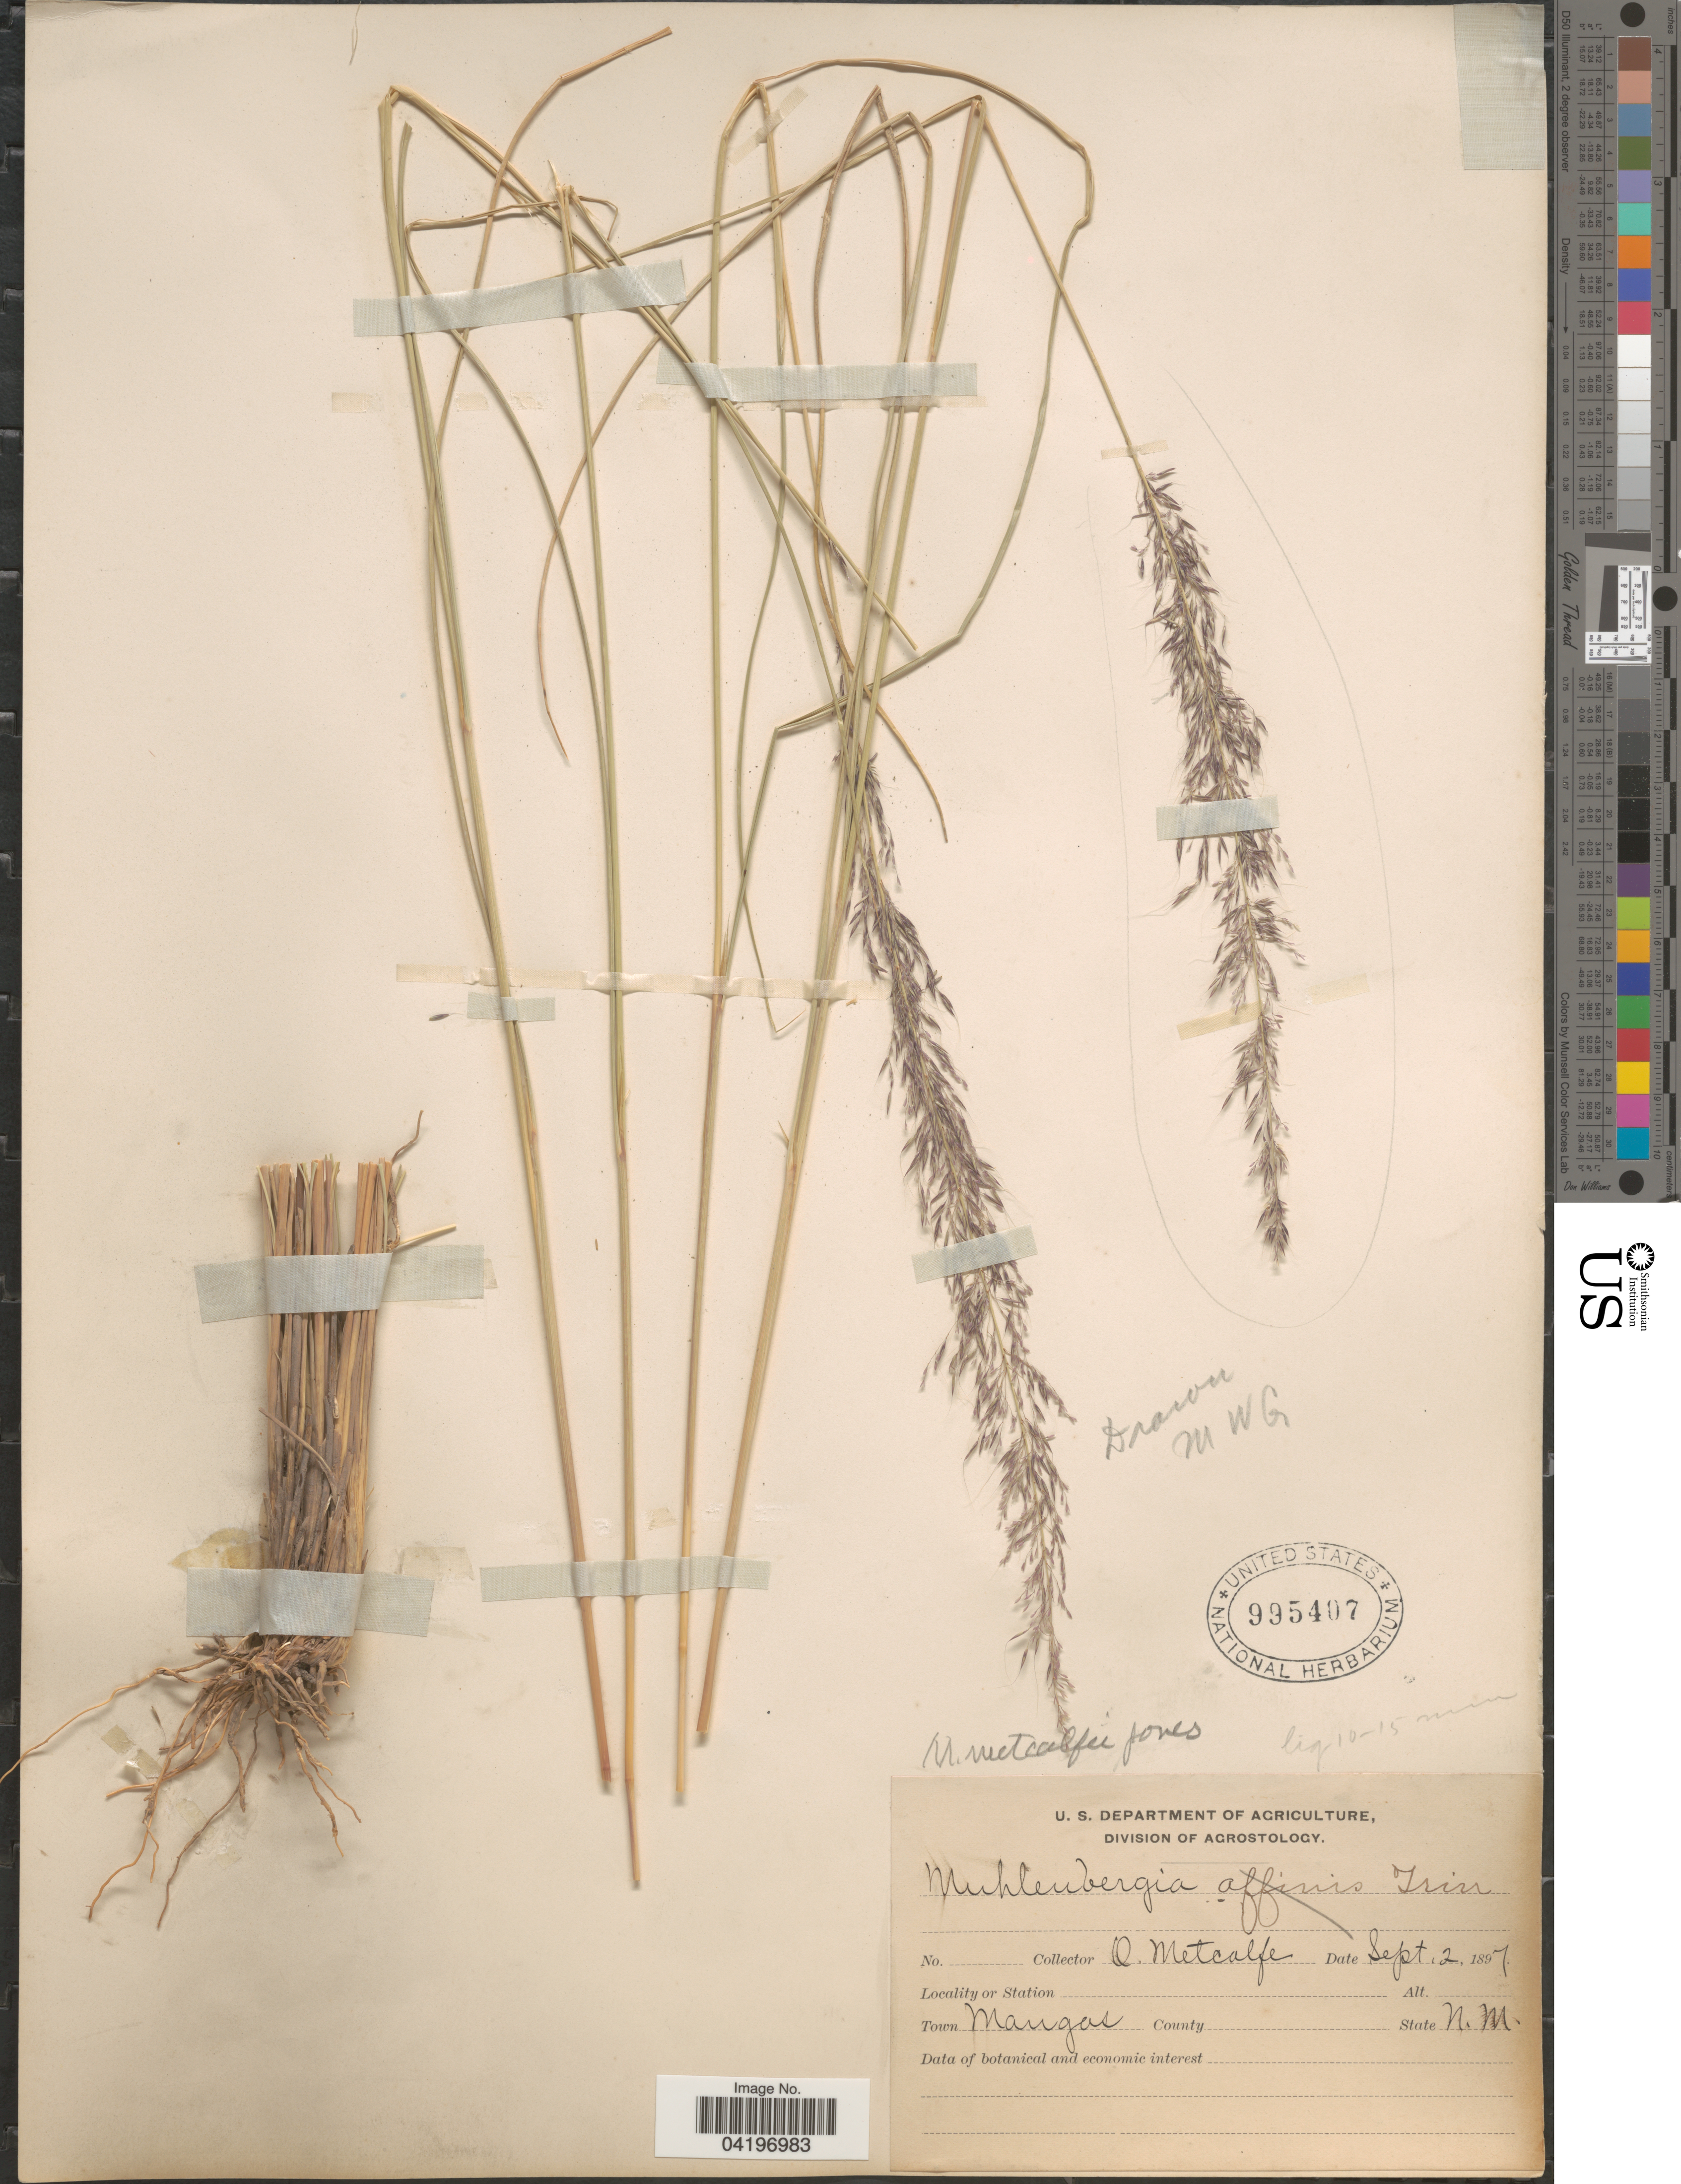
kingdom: Plantae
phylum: Tracheophyta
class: Liliopsida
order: Poales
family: Poaceae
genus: Muhlenbergia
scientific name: Muhlenbergia rigida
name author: (Kunth) Kunth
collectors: O. Metcalfe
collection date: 1897-09-02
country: United States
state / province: New Mexico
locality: Town Mangas.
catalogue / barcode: US 995407